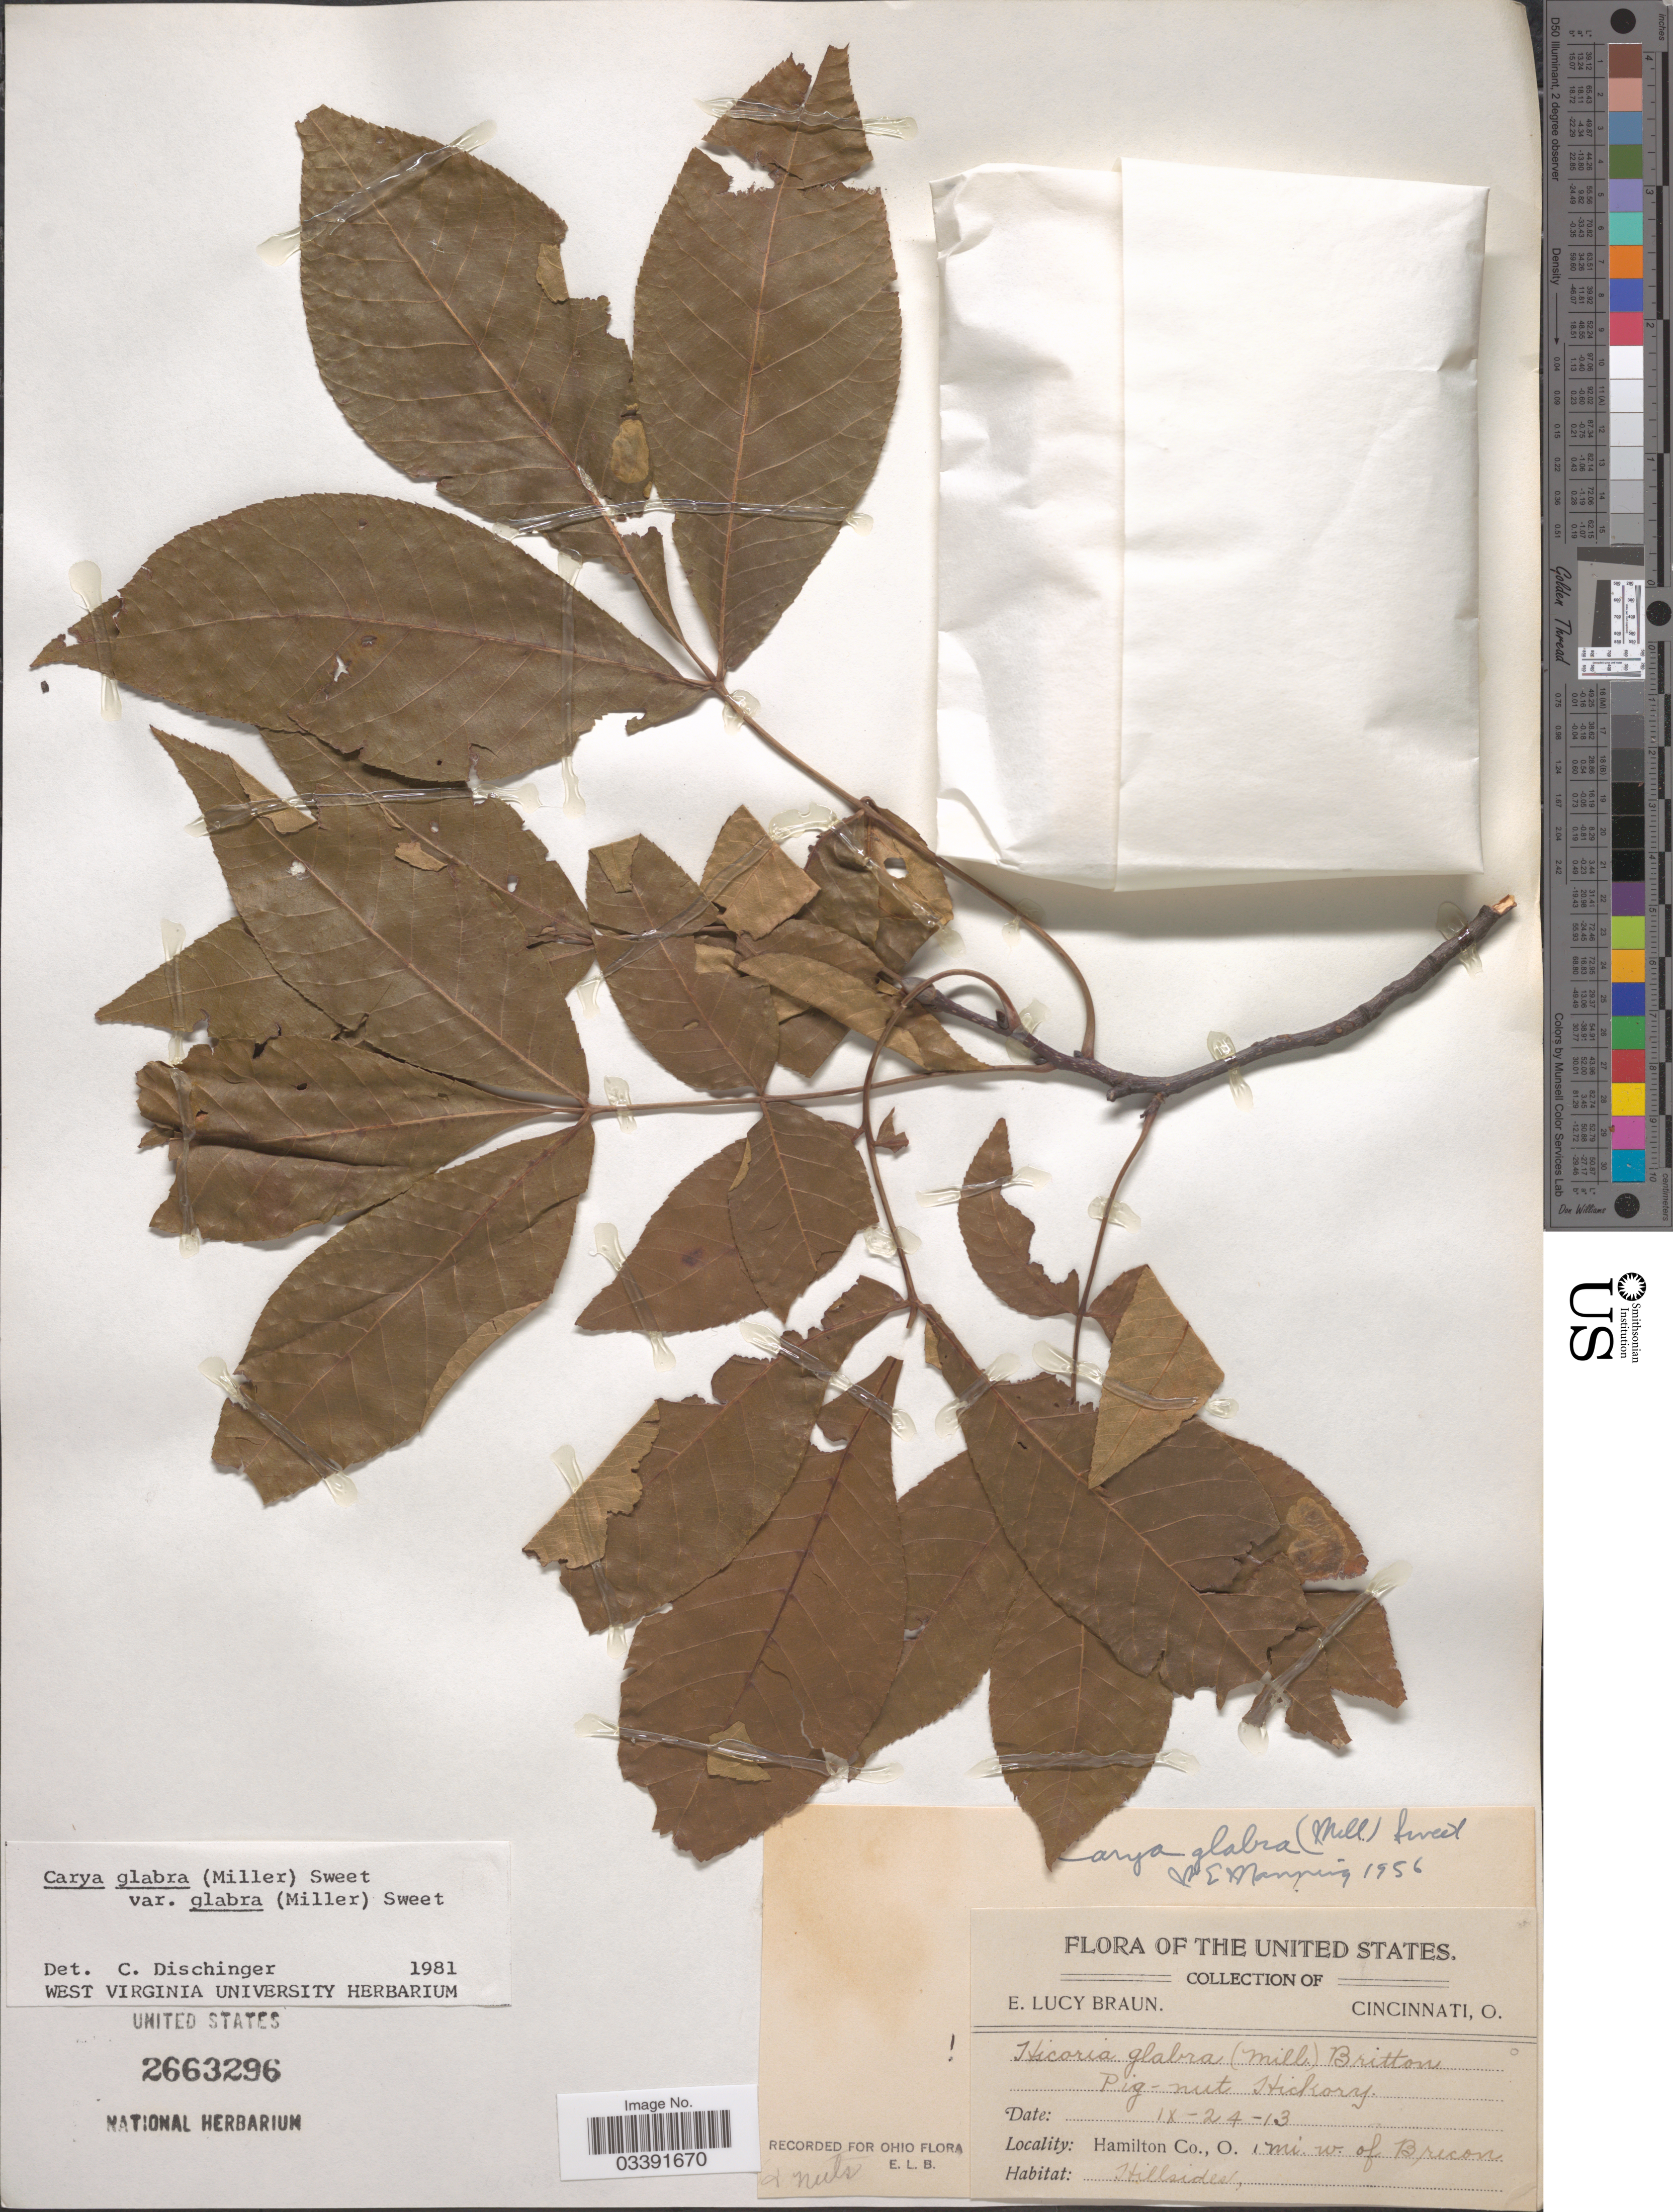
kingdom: Plantae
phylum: Tracheophyta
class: Magnoliopsida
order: Fagales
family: Juglandaceae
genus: Carya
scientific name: Carya glabra var. glabra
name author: (Mill.) Sweet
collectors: E. L. Braun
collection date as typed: Transcribed d/m/y: 24/9/13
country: United States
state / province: Ohio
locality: Hamilton Co. 1 mi. w. of Brecon.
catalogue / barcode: US 2663296